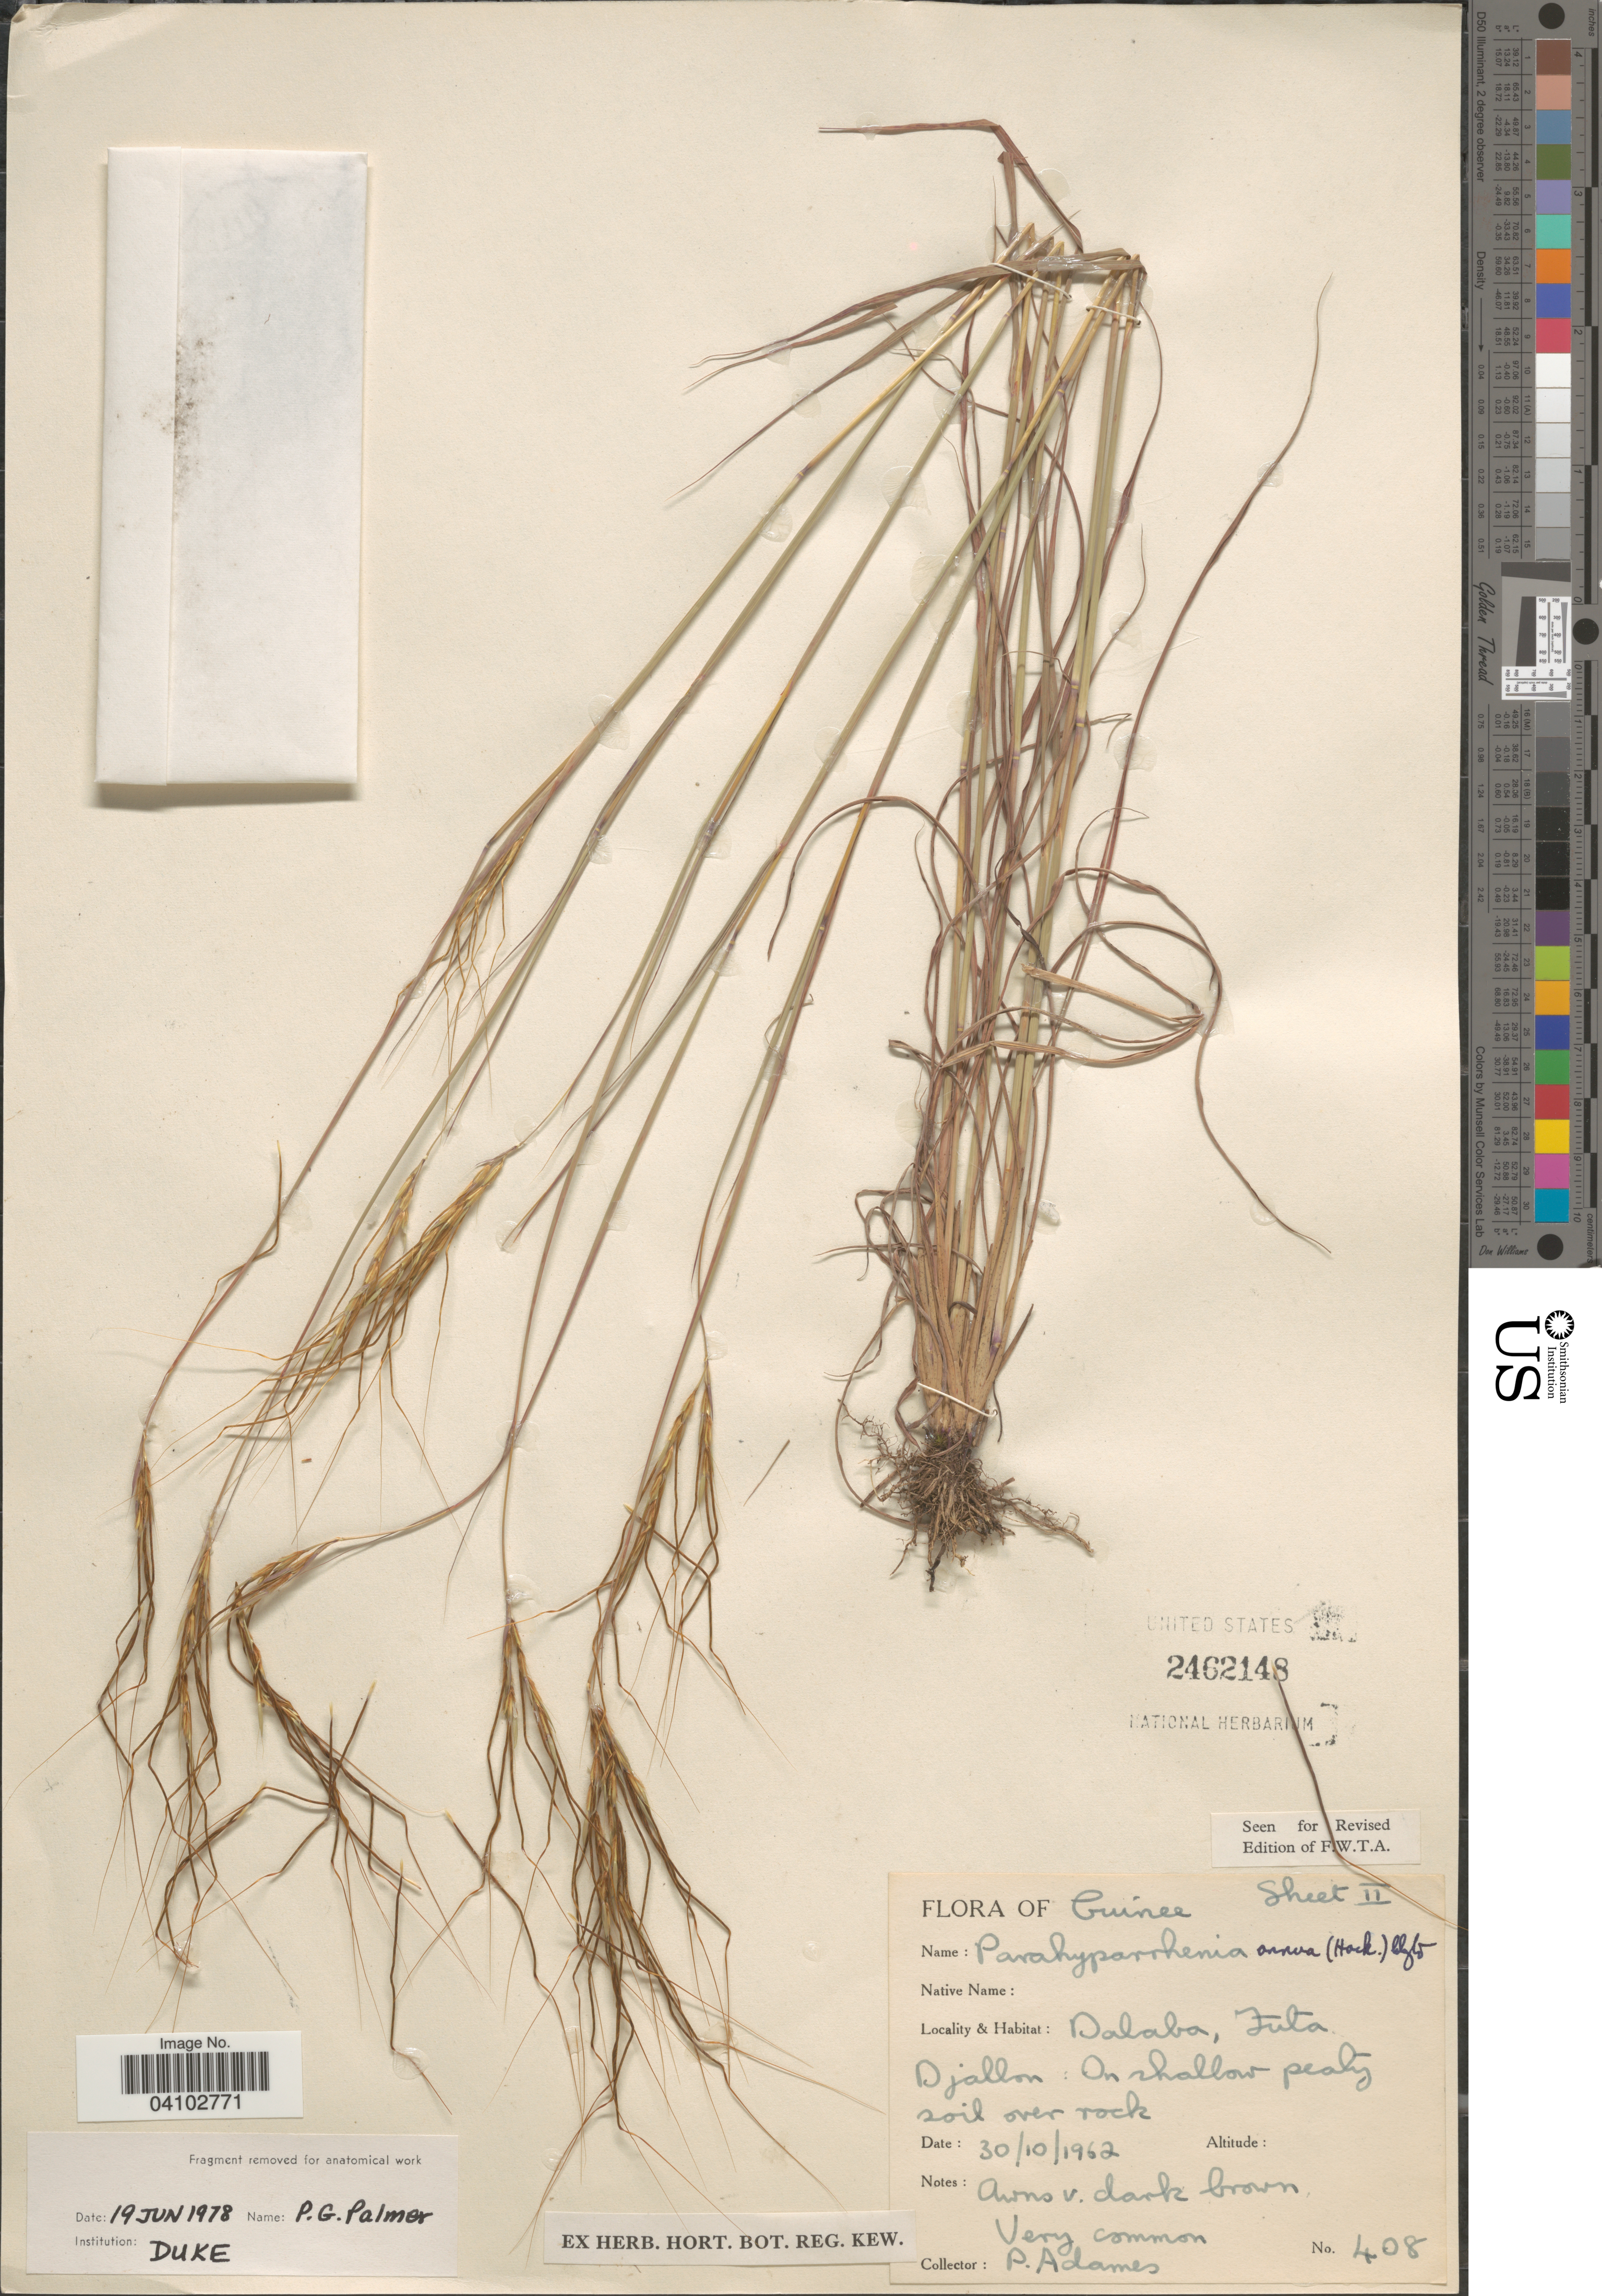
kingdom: Plantae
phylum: Tracheophyta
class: Liliopsida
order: Poales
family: Poaceae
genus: Parahyparrhenia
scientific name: Parahyparrhenia annua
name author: (Hack.) Clayton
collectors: P. Adames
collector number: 408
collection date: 1962-10-30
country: Guinea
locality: Dalaba, Futa Djallon.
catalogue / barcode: US 2462148